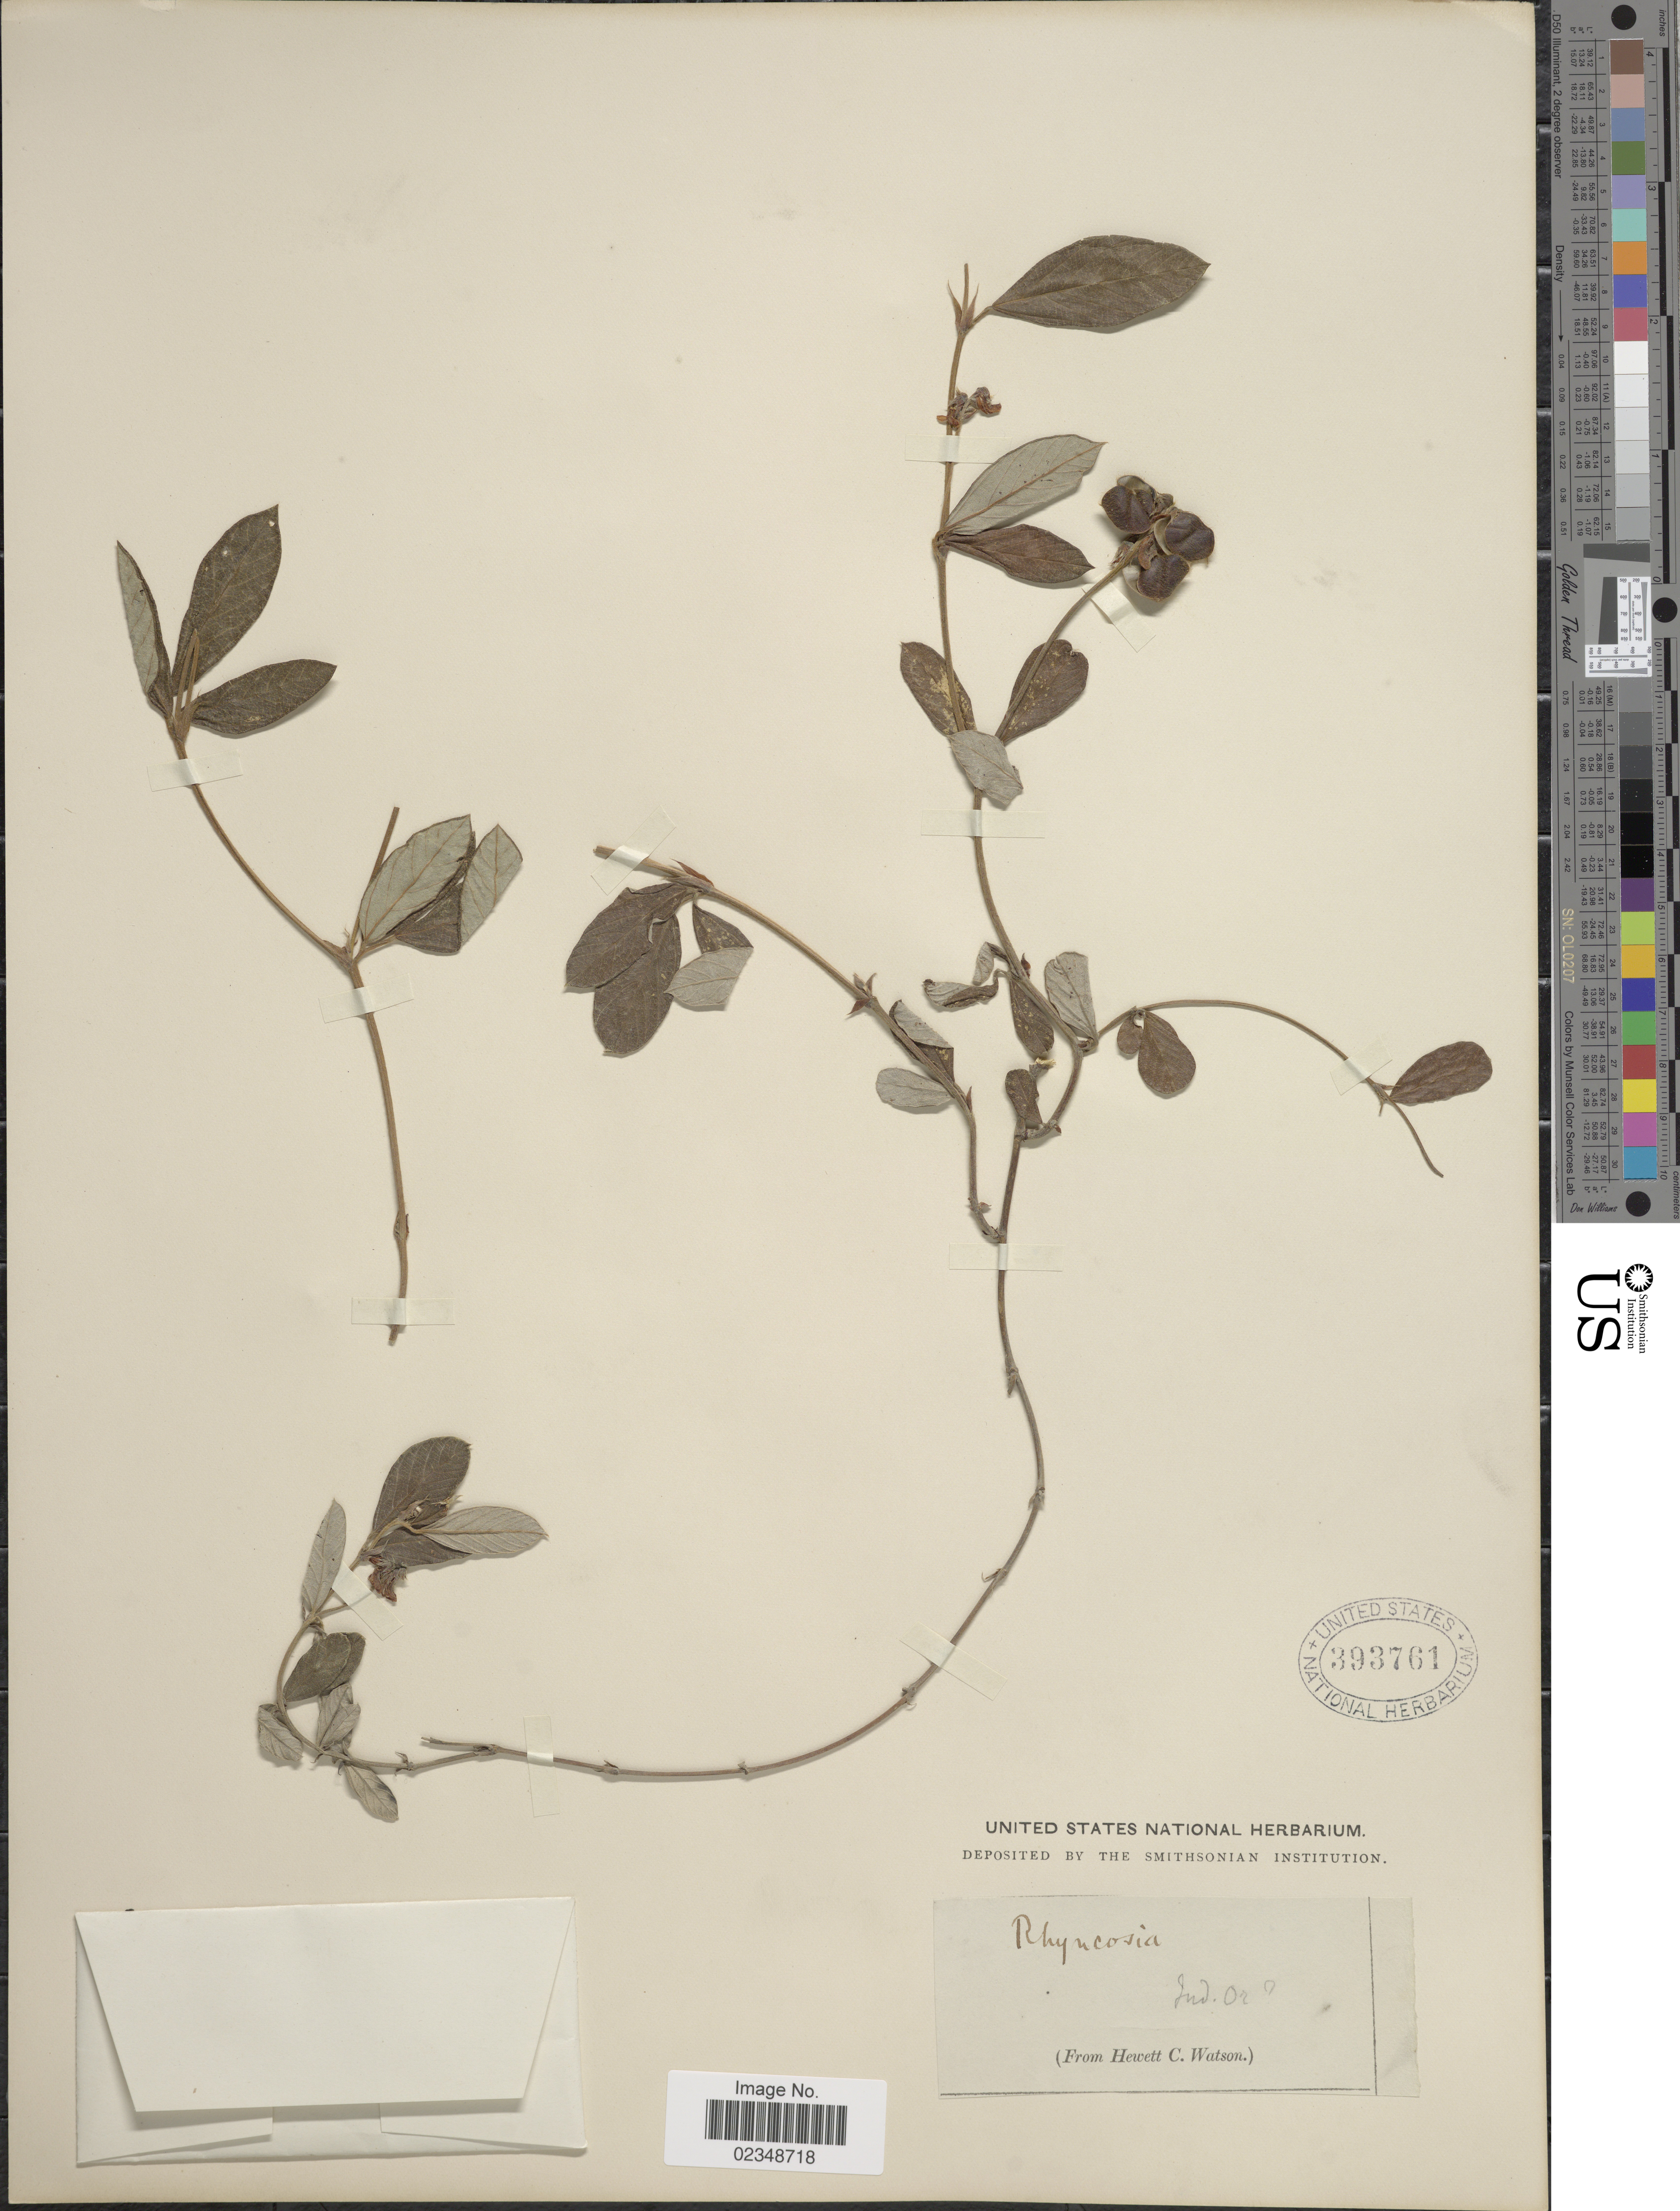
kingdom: Plantae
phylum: Tracheophyta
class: Magnoliopsida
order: Fabales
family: Fabaceae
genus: Rhynchosia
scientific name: Rhynchosia sp.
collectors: H. Watson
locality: Ind. Or.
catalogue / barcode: US 393761